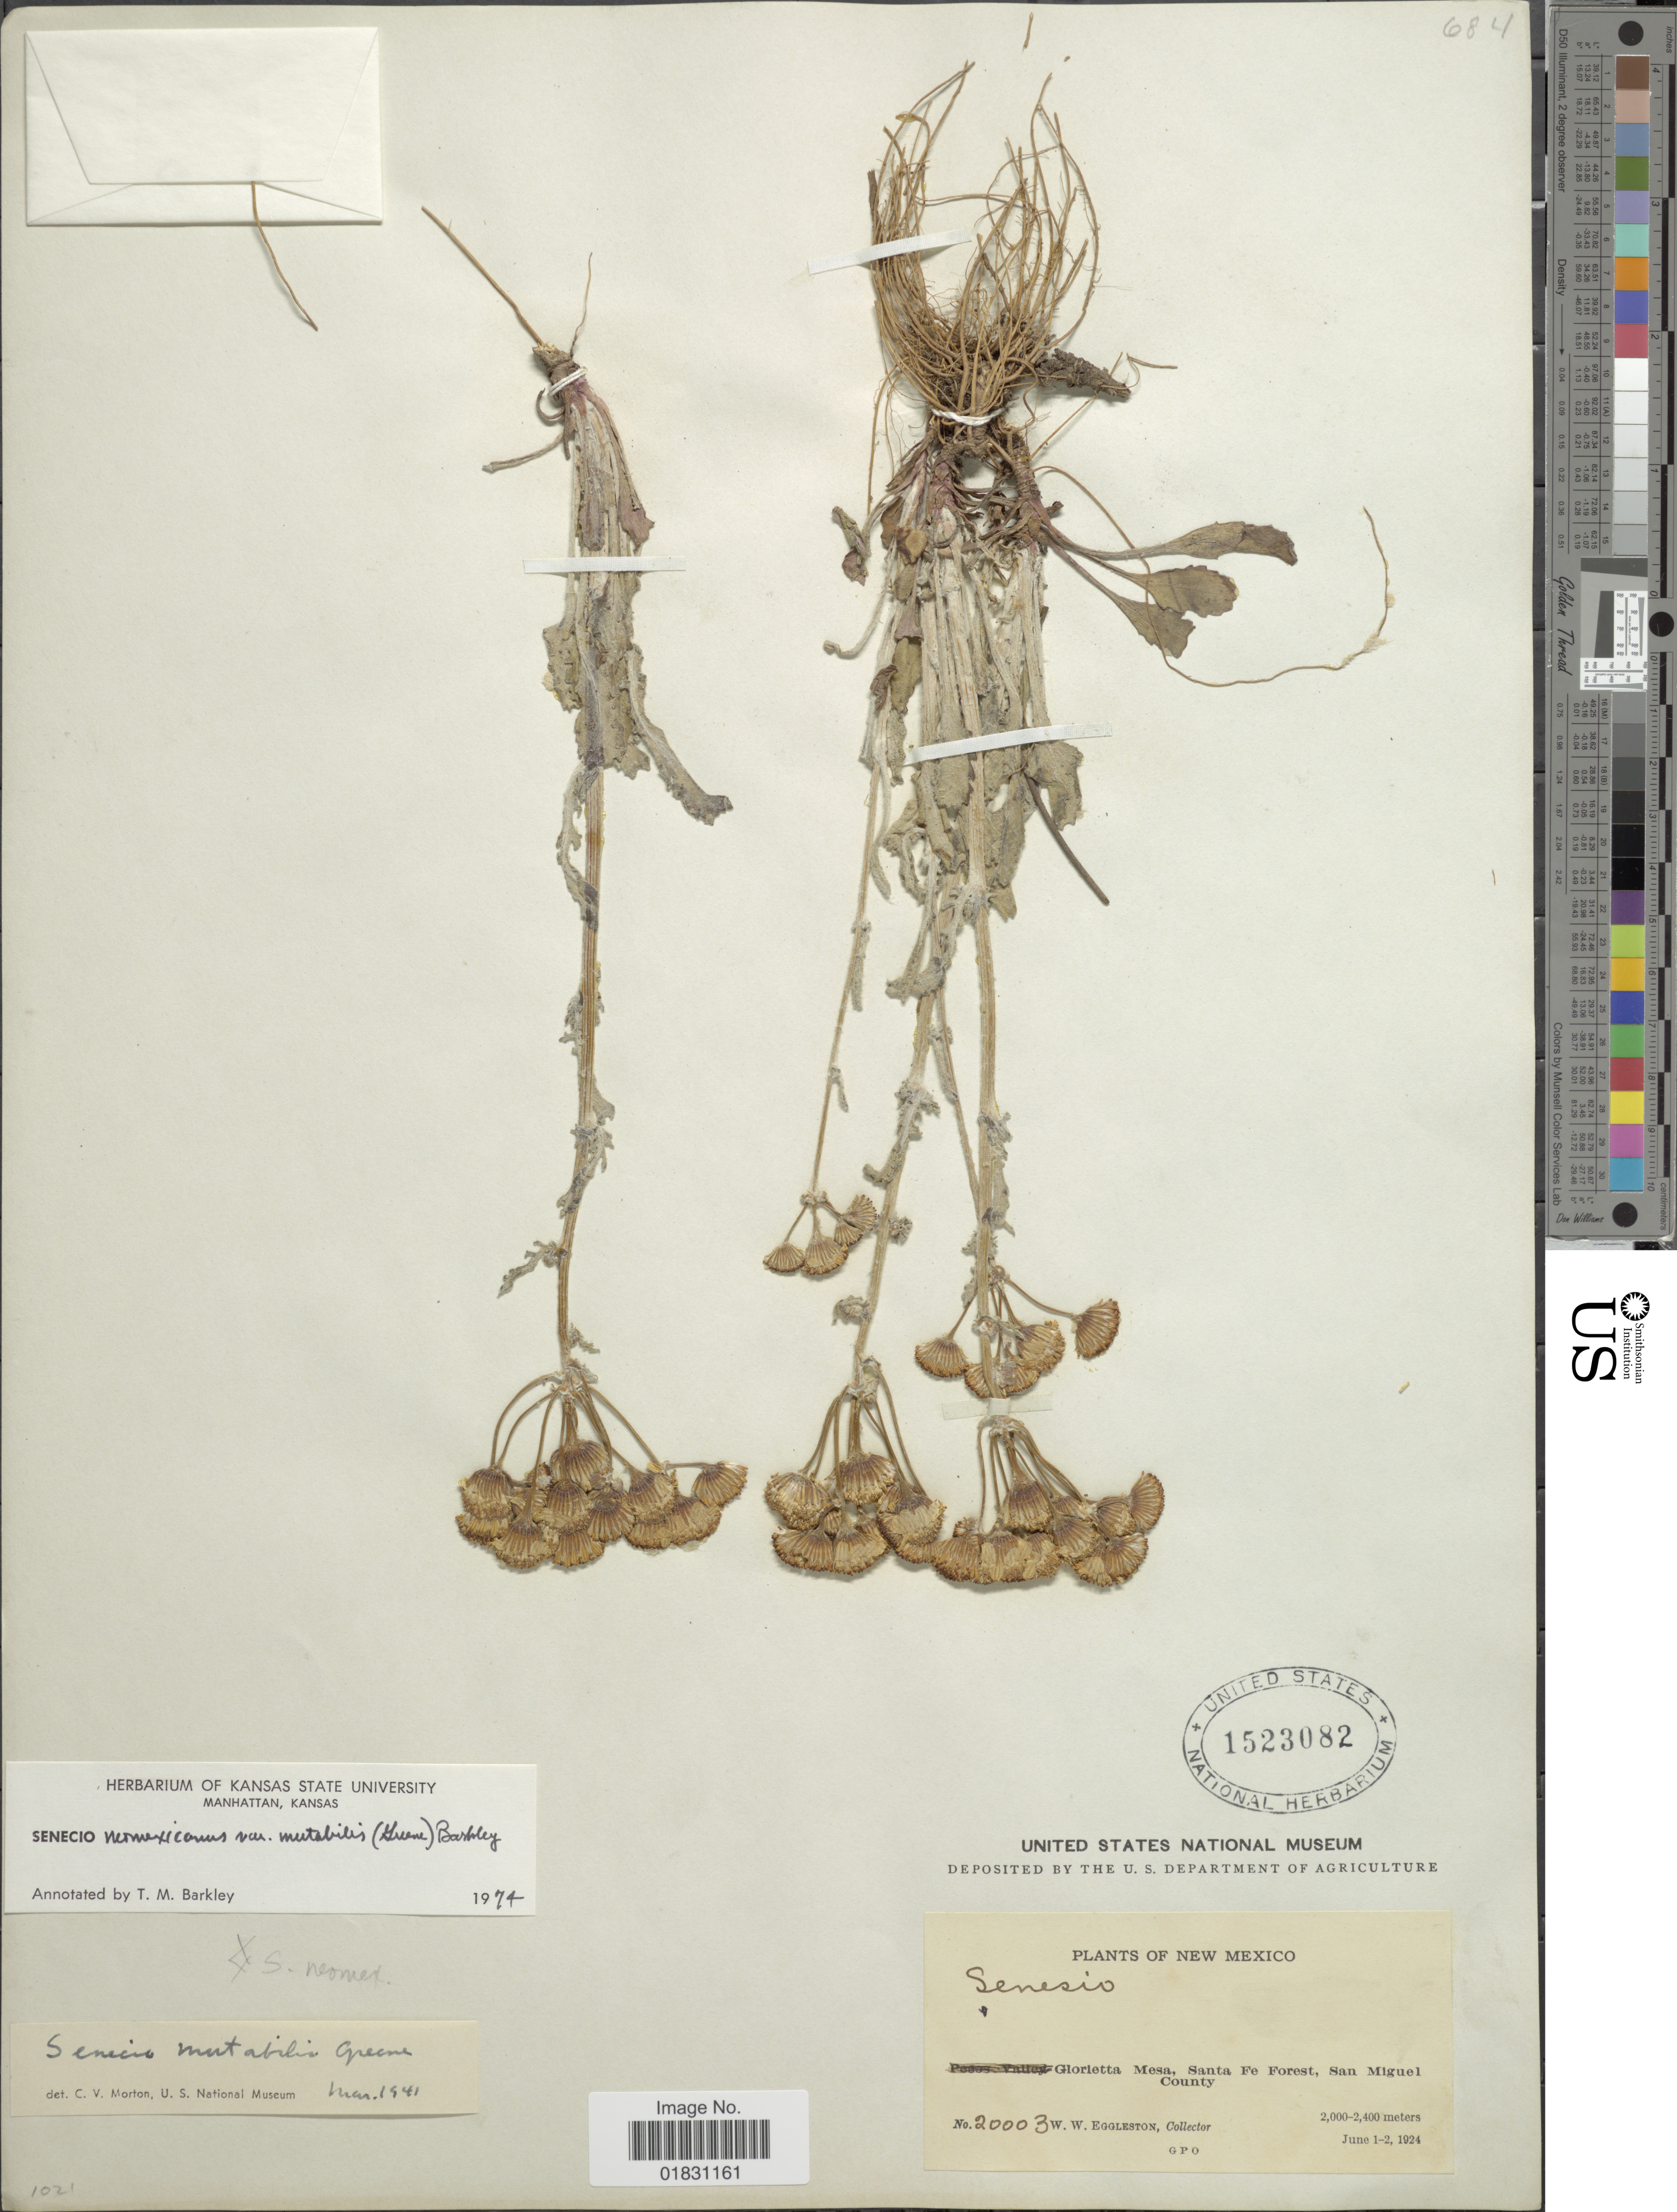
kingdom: Plantae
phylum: Tracheophyta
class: Magnoliopsida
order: Asterales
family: Asteraceae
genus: Packera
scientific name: Packera neomexicana var. mutabilis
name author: (Greene) W.A. Weber & Á. Löve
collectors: W. W. Eggleston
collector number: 20003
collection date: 1924-06-01/1924-06-02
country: United States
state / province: New Mexico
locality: Glorietta Mesa, Santa Fe Forest, San Miguel County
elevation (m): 2000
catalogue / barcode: US 1523082